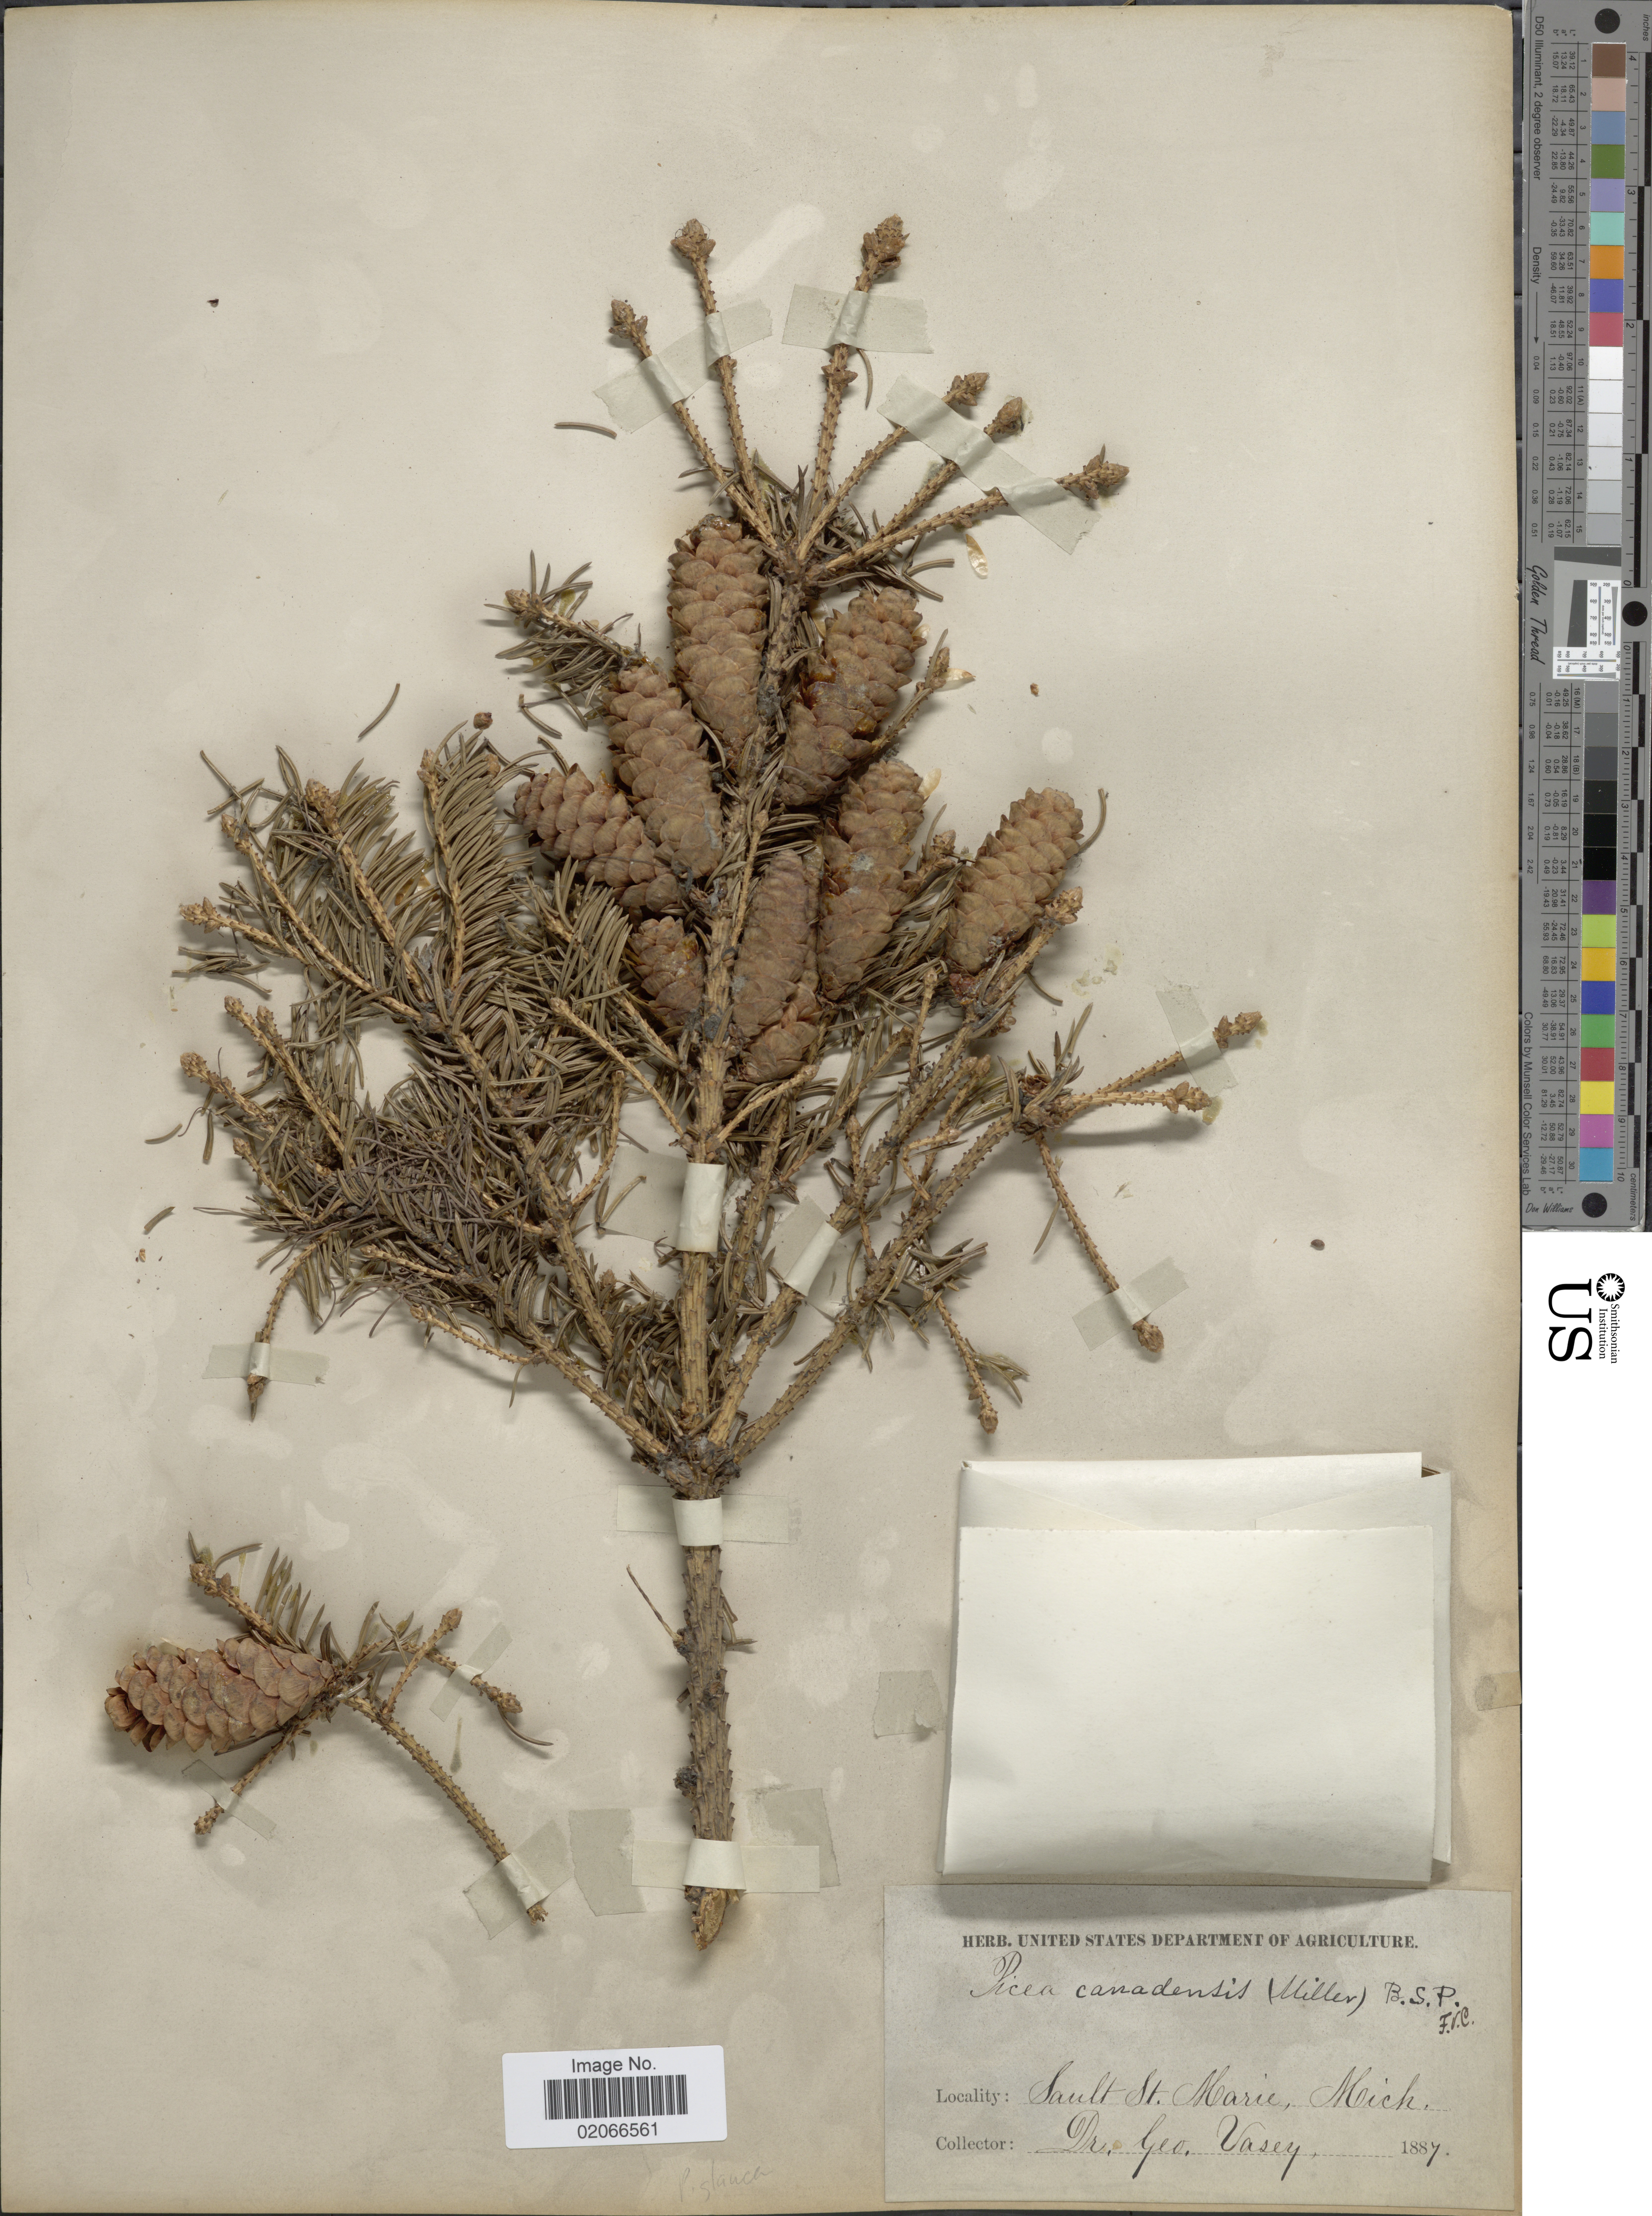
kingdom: Plantae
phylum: Tracheophyta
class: Pinopsida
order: Pinales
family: Pinaceae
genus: Picea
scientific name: Picea glauca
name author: (Moench) Voss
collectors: G. Vasey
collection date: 1887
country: United States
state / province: Michigan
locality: Sault de St. Marie